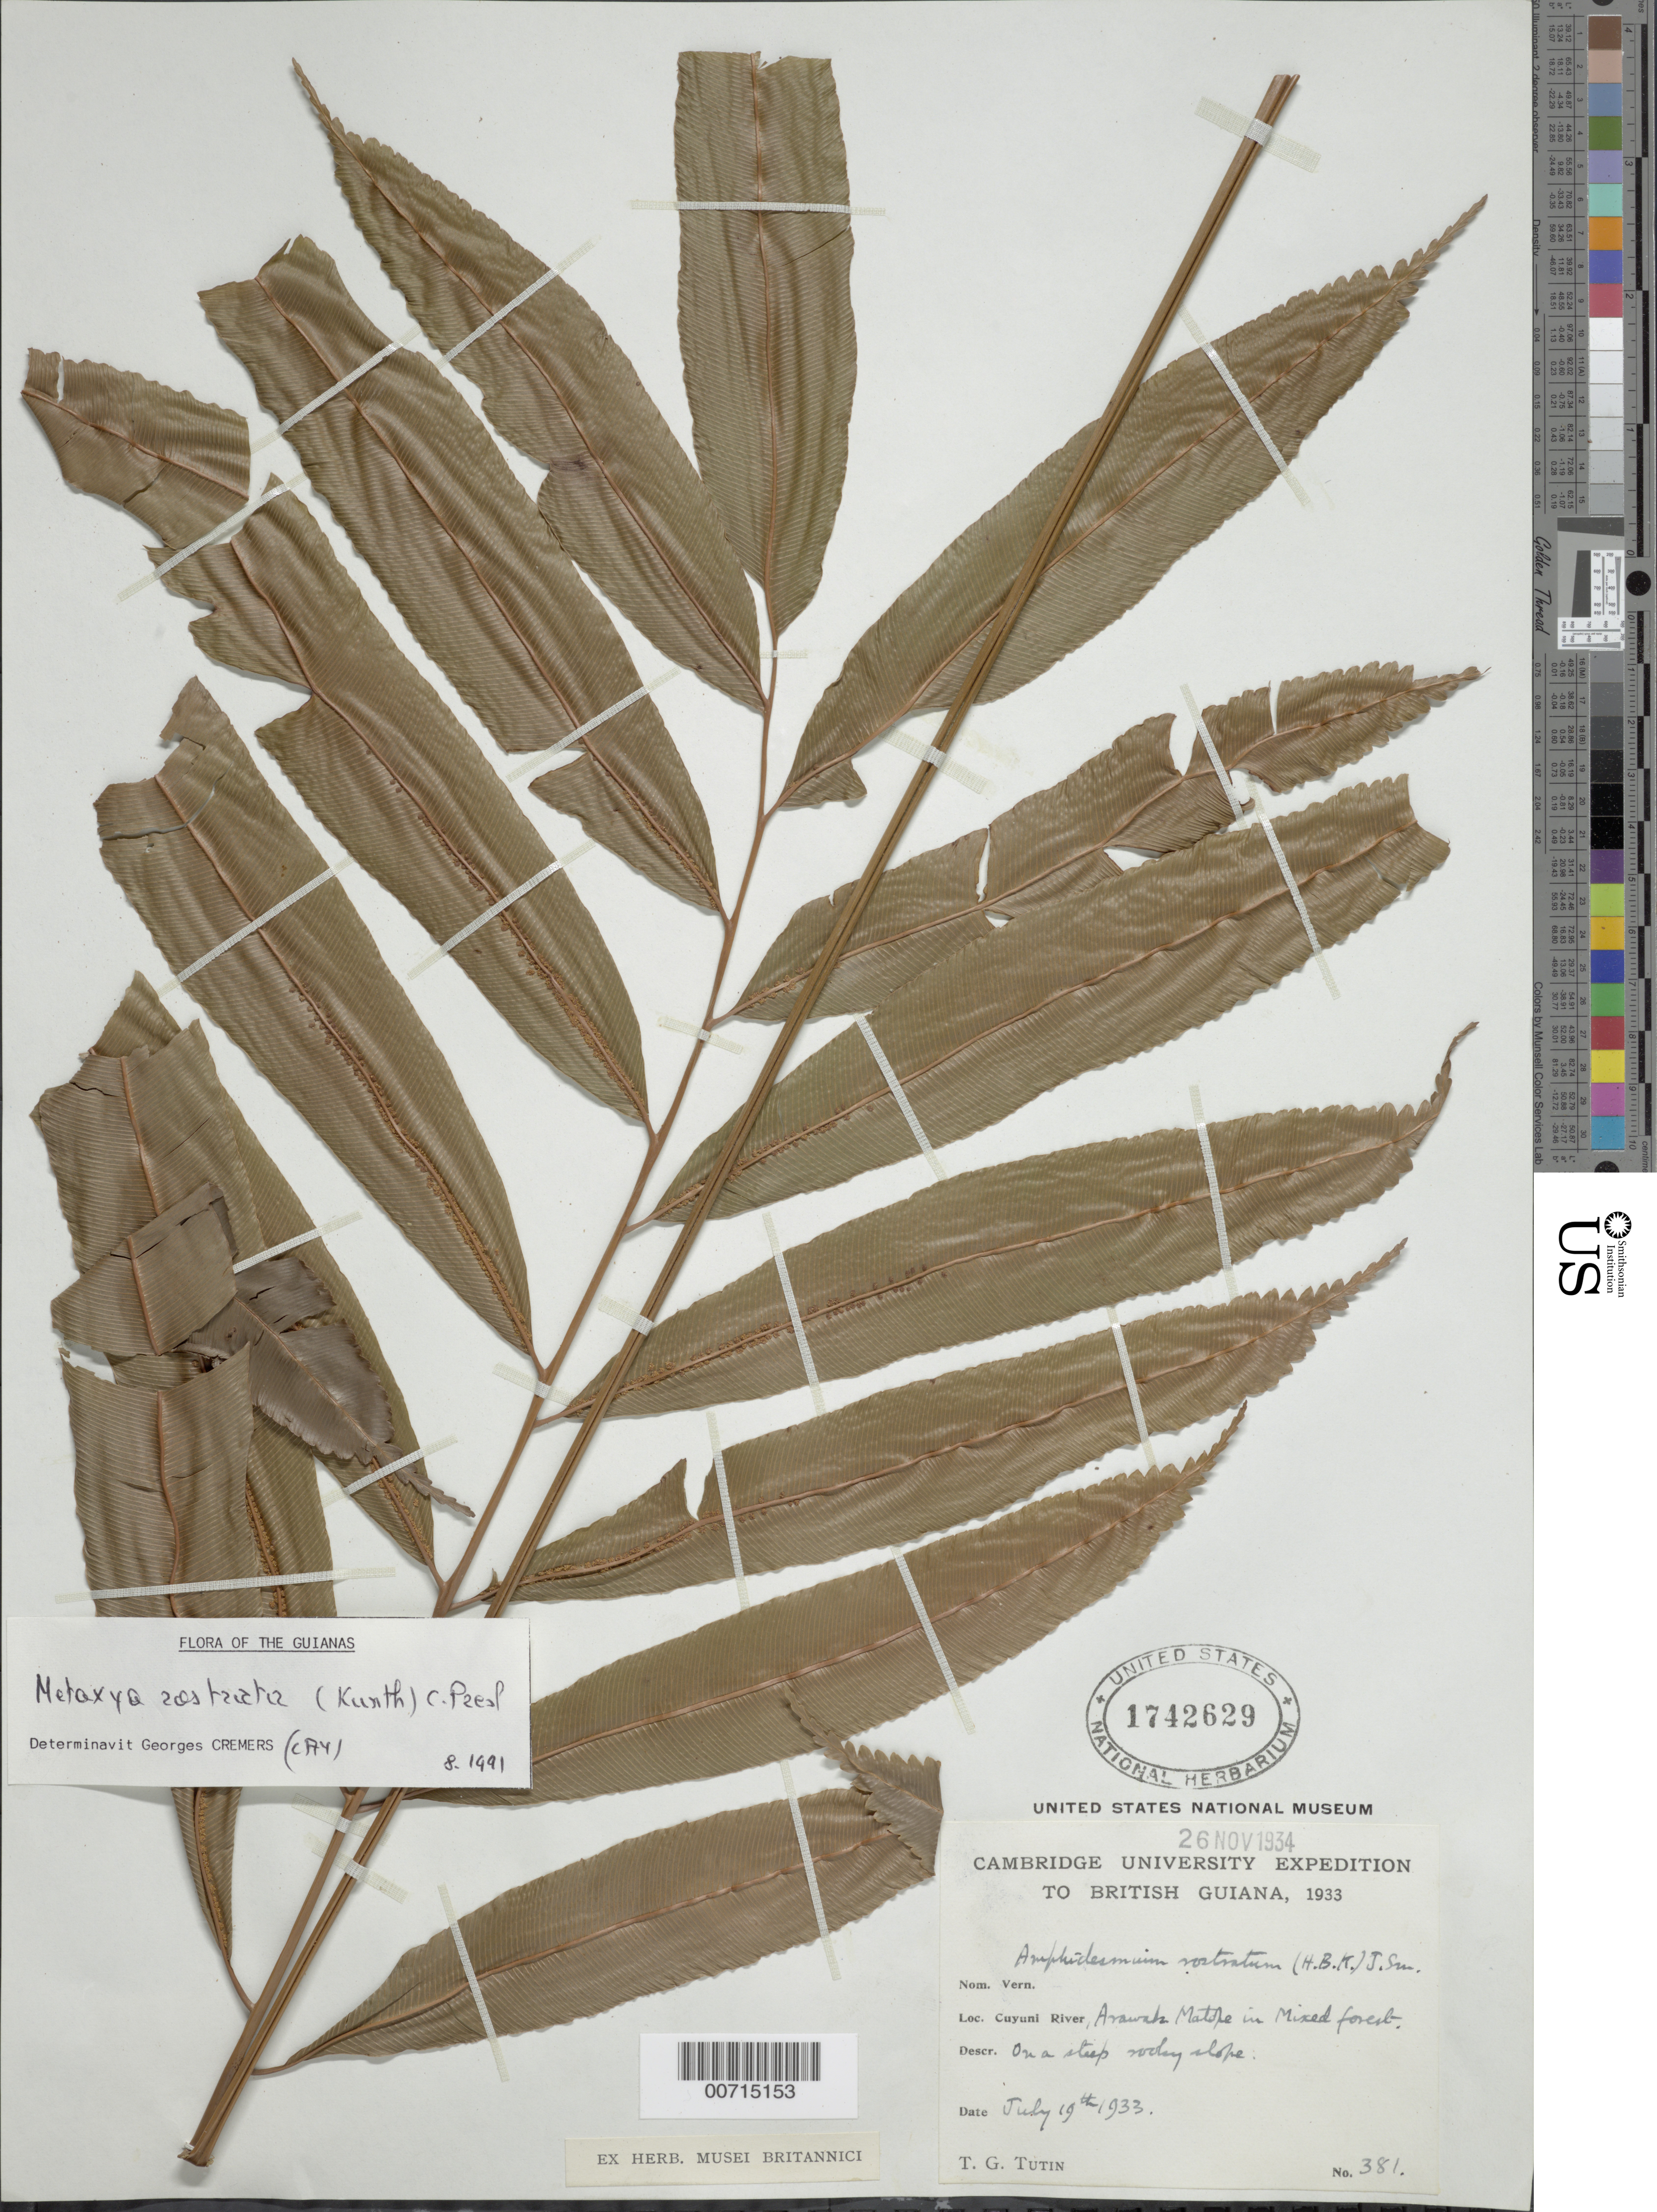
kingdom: Plantae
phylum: Tracheophyta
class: Polypodiopsida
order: Cyatheales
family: Metaxyaceae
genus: Metaxya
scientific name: Metaxya rostrata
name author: (Kunth) C. Presl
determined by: Cremers, Georges A.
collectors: T. G. Tutin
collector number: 381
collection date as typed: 19-Jul-33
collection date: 1933-07-19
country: Guyana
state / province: Cuyuni-Mazaruni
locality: Arawak Matope, Cuyuni R.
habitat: Mixed forest, steep rocky slope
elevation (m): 91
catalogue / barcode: US 1742629